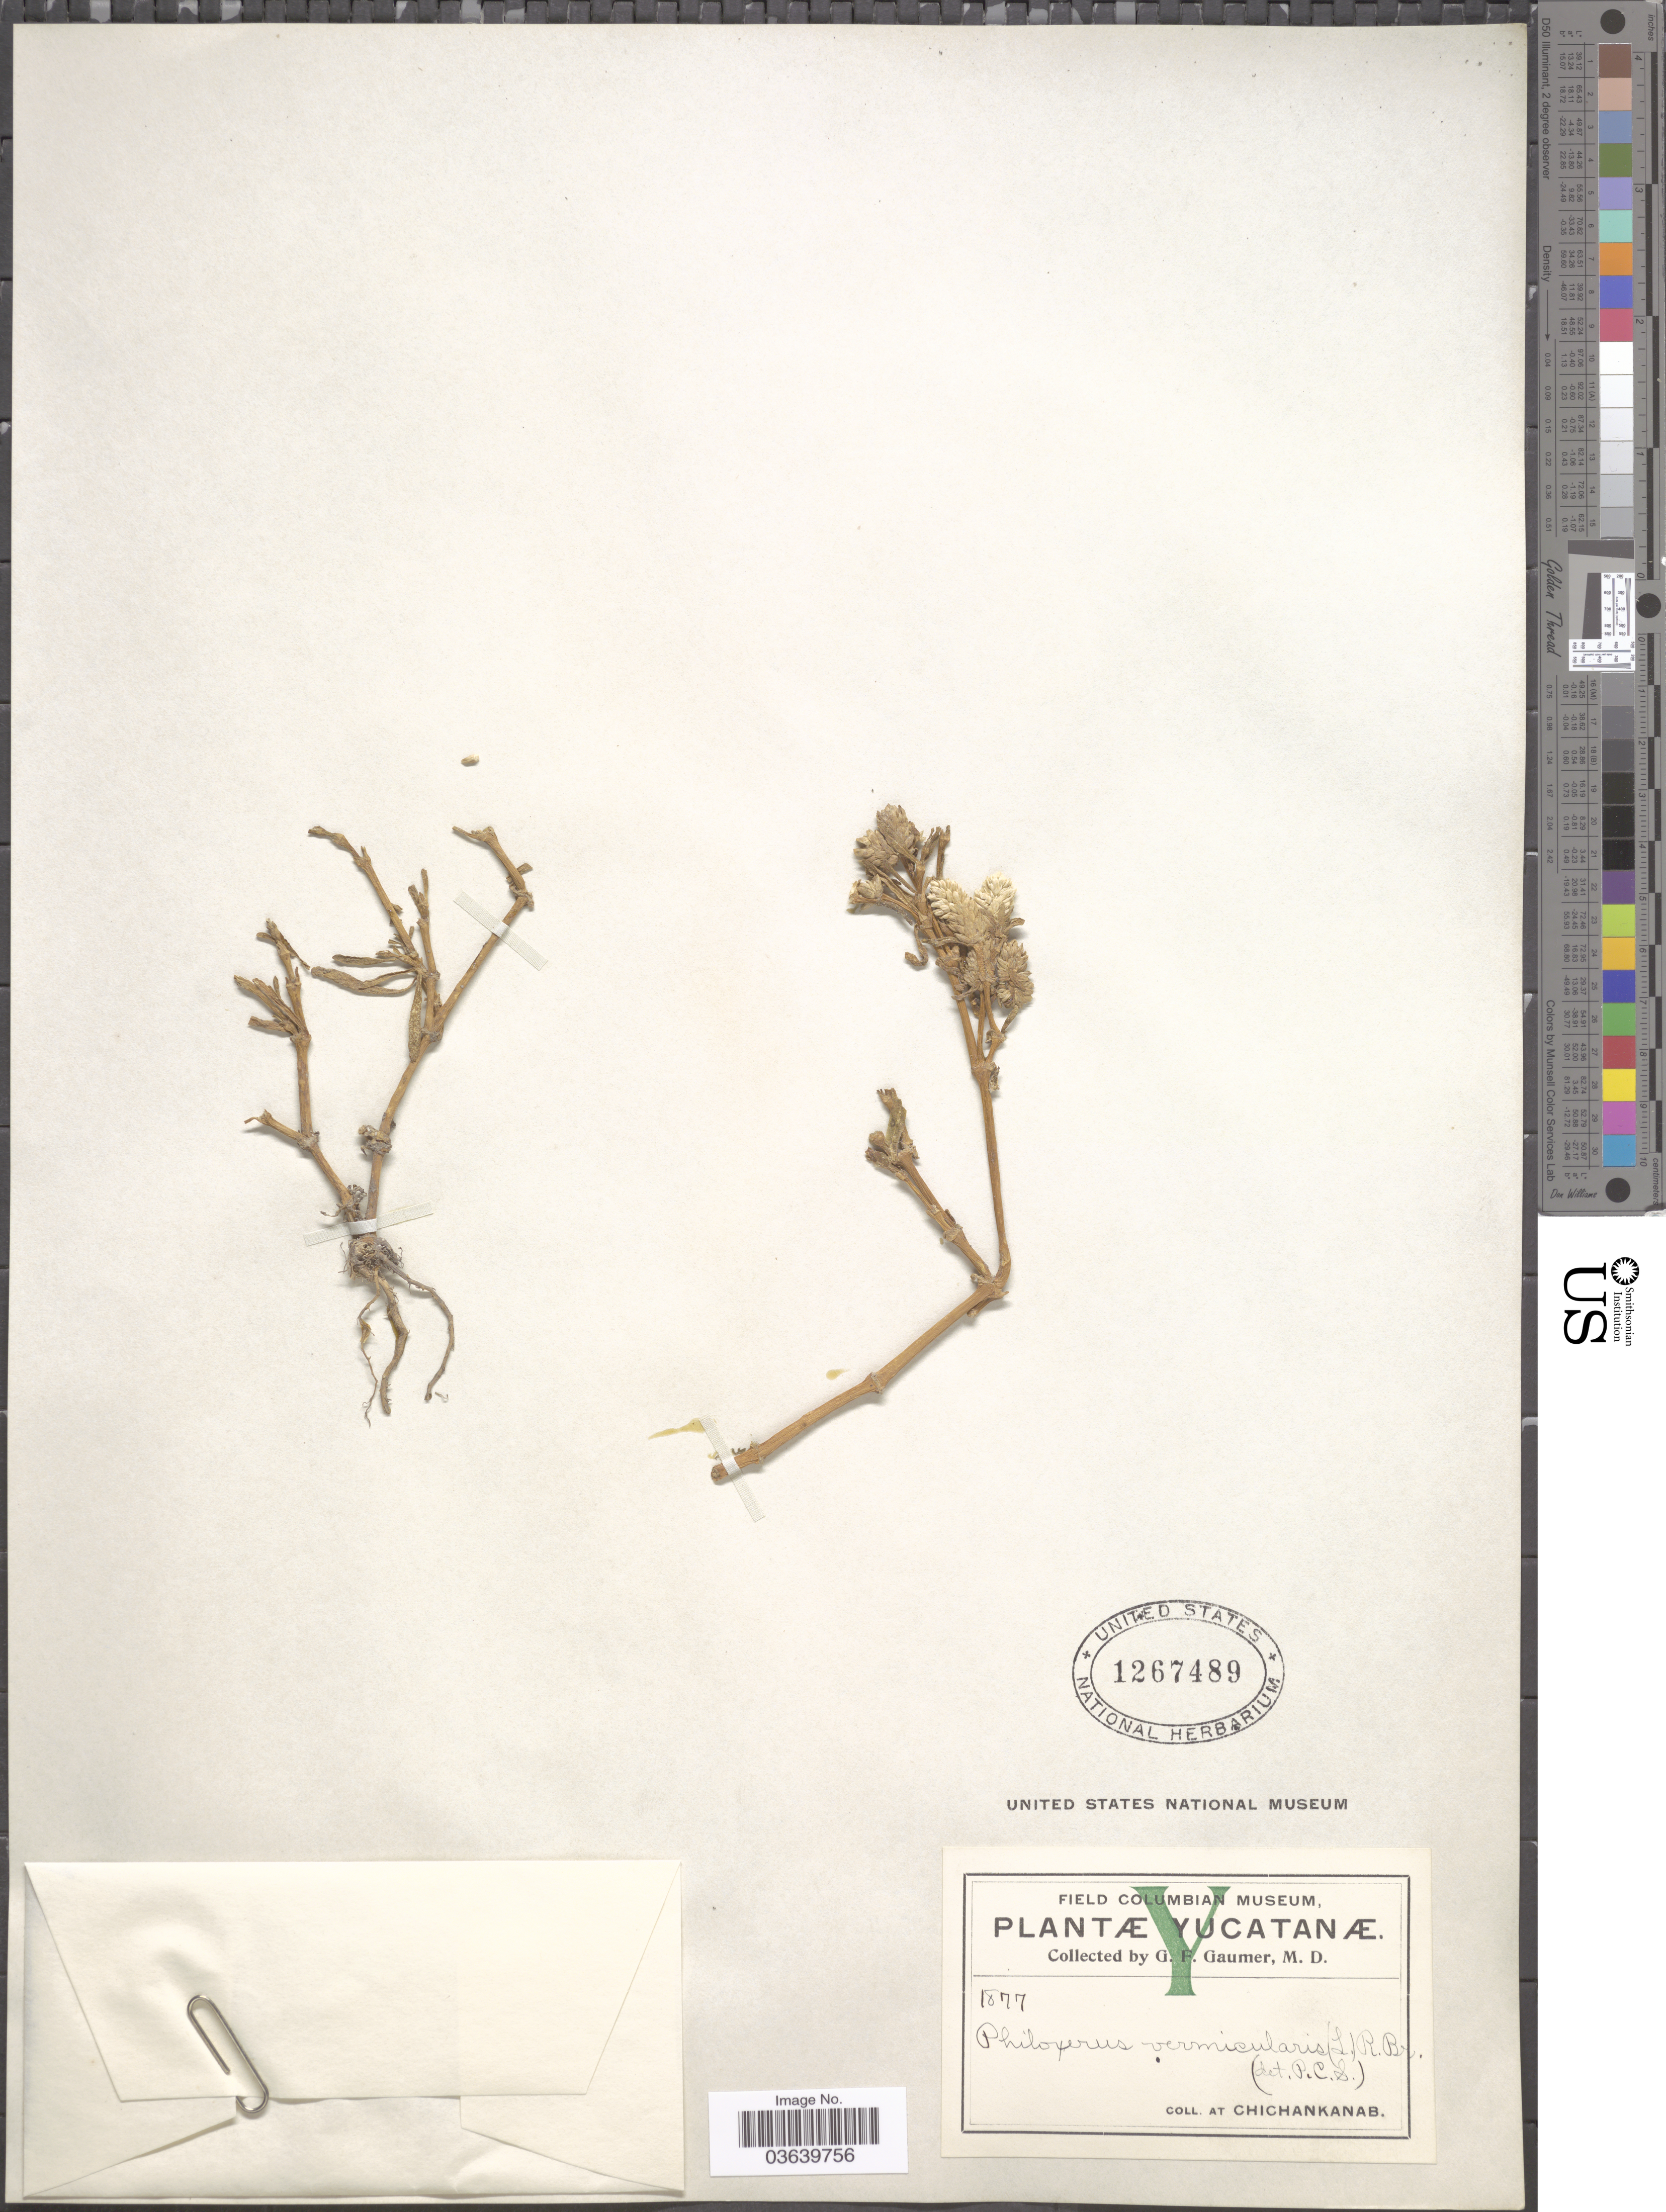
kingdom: Plantae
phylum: Tracheophyta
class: Magnoliopsida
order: Caryophyllales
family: Amaranthaceae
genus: Gomphrena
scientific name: Gomphrena vermicularis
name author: L.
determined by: Strong, Mark T., (BOT), Smithsonian Institution - National Museum of Natural History (UNITED STATES)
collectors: G. F. Gaumer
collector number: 1877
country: Mexico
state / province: Yucatán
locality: At Chichankanab.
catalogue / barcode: US 1267489